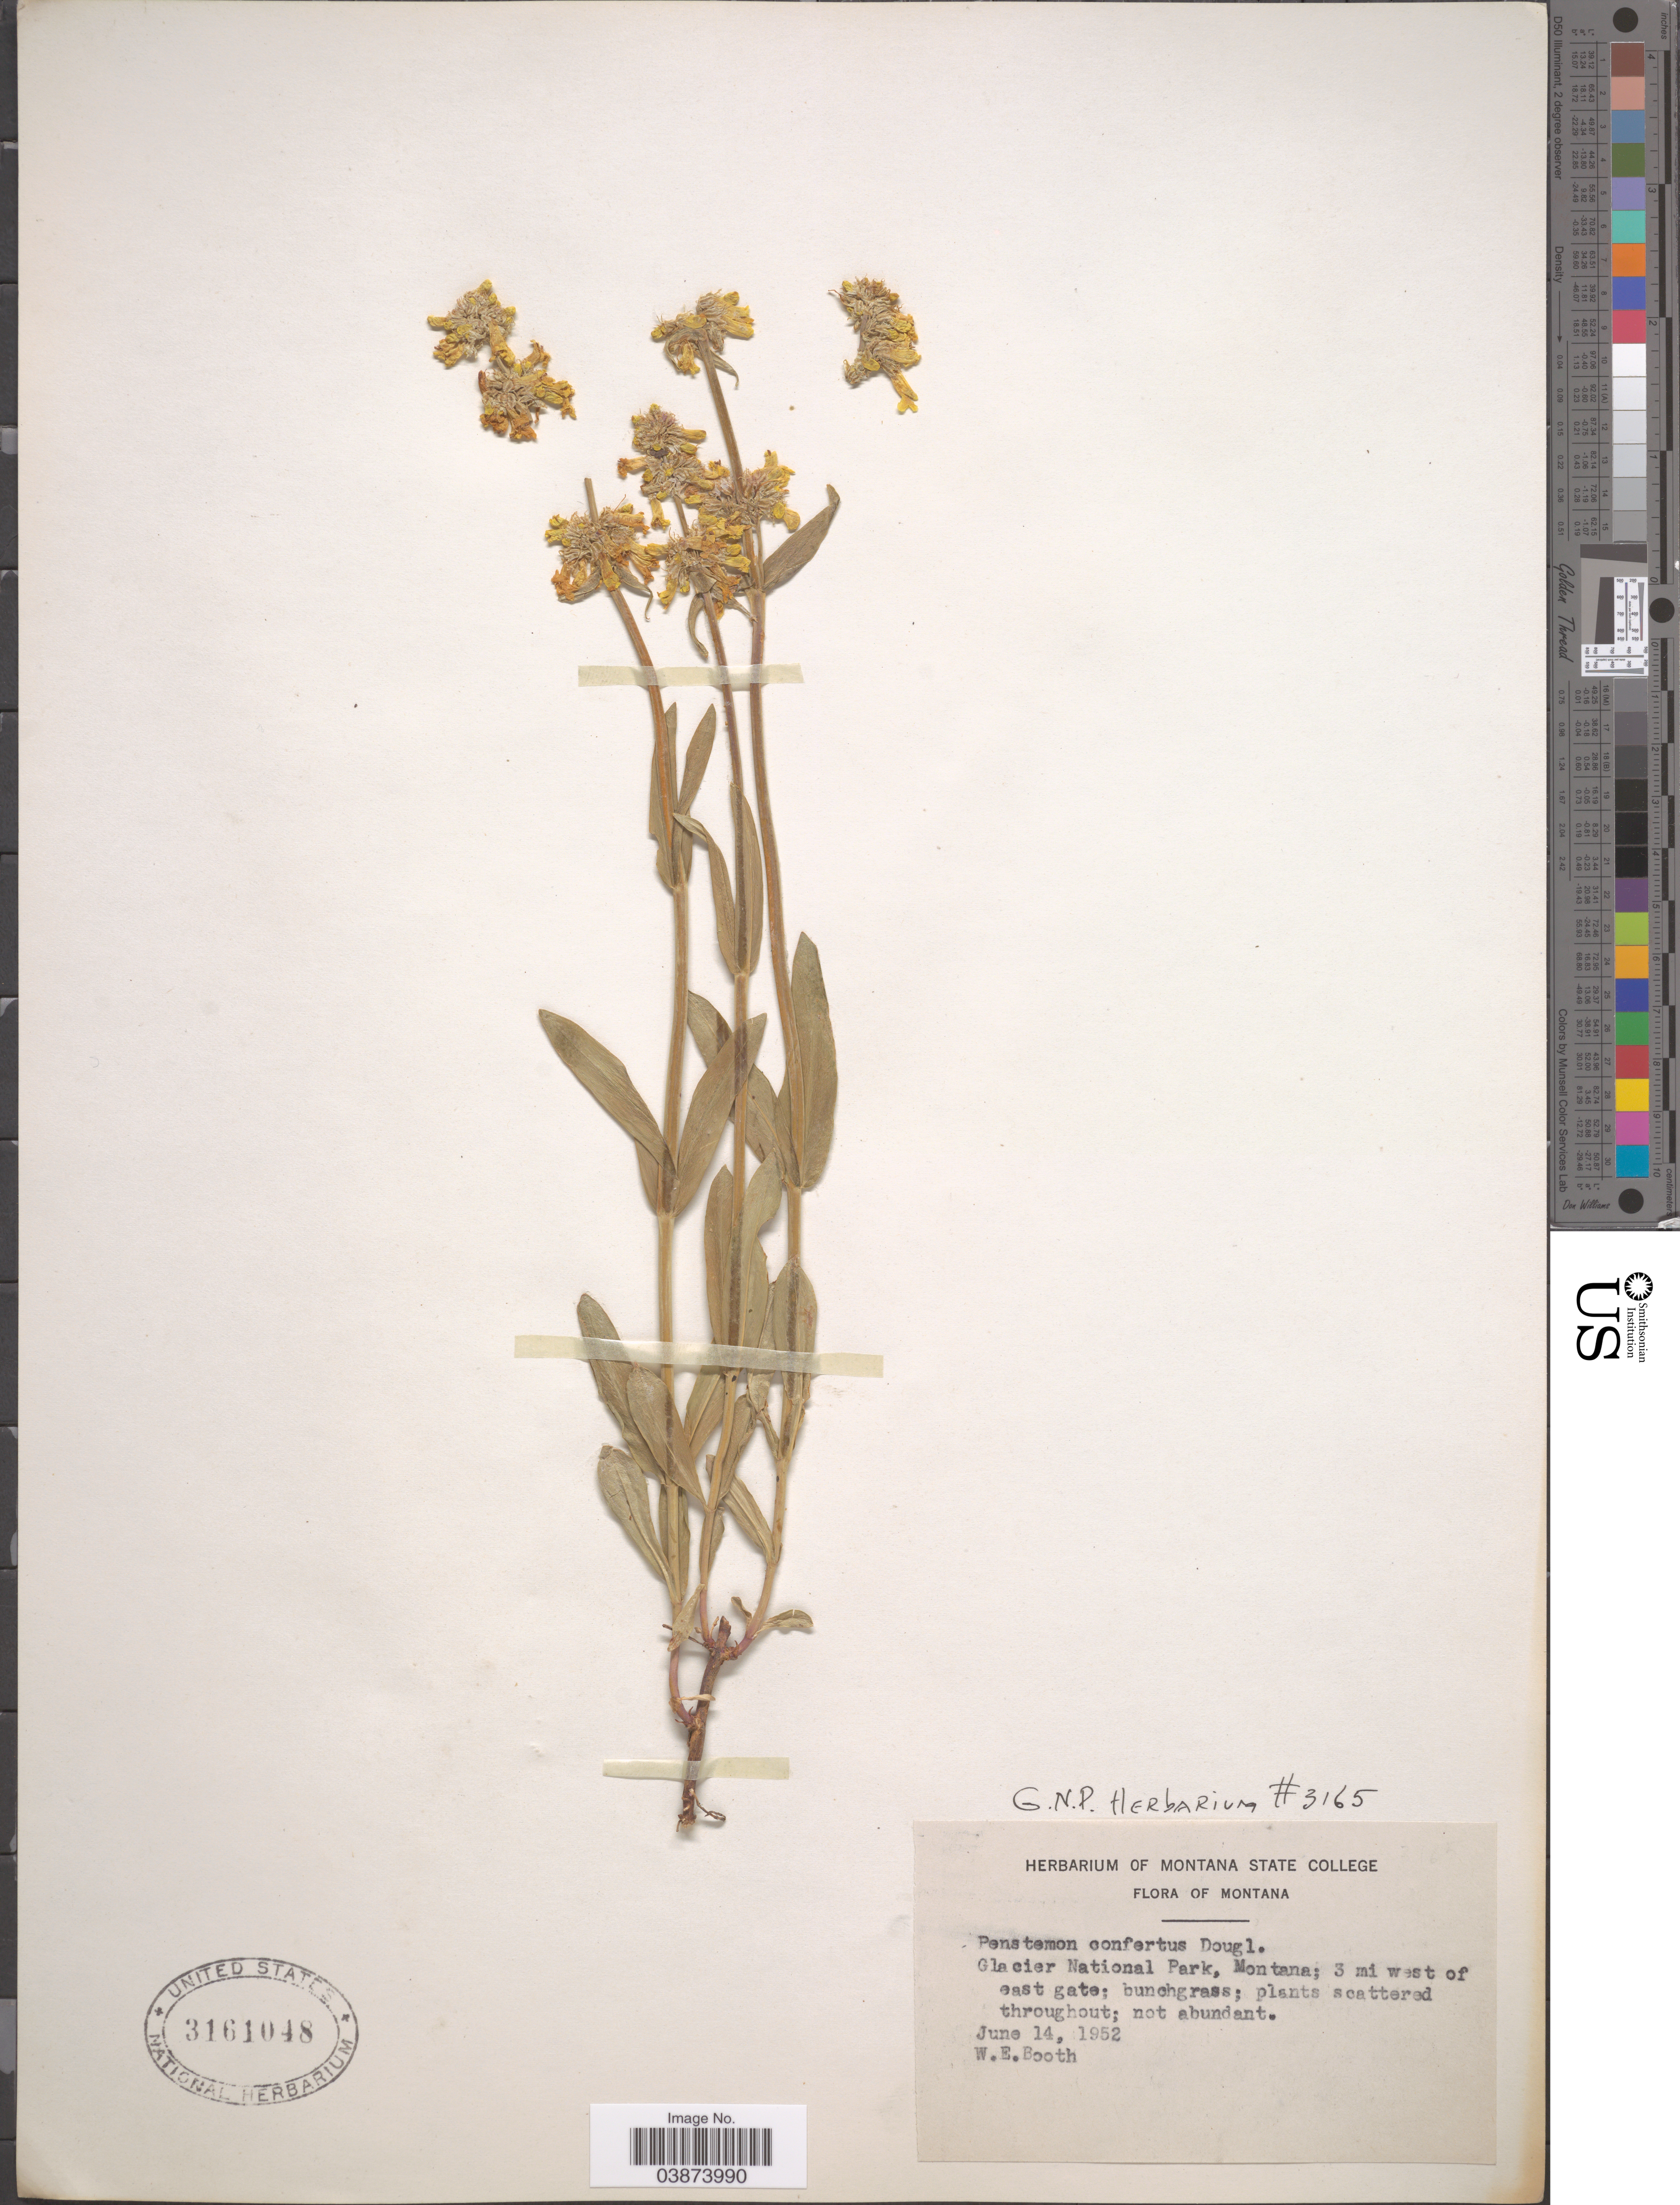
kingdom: Plantae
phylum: Tracheophyta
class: Magnoliopsida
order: Lamiales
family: Plantaginaceae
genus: Penstemon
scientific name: Penstemon confertus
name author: Douglas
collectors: W. Booth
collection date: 1952-06-14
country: United States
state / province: Montana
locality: Region. Glacier National Park; 3 mi west of east gate.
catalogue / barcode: US 3161048